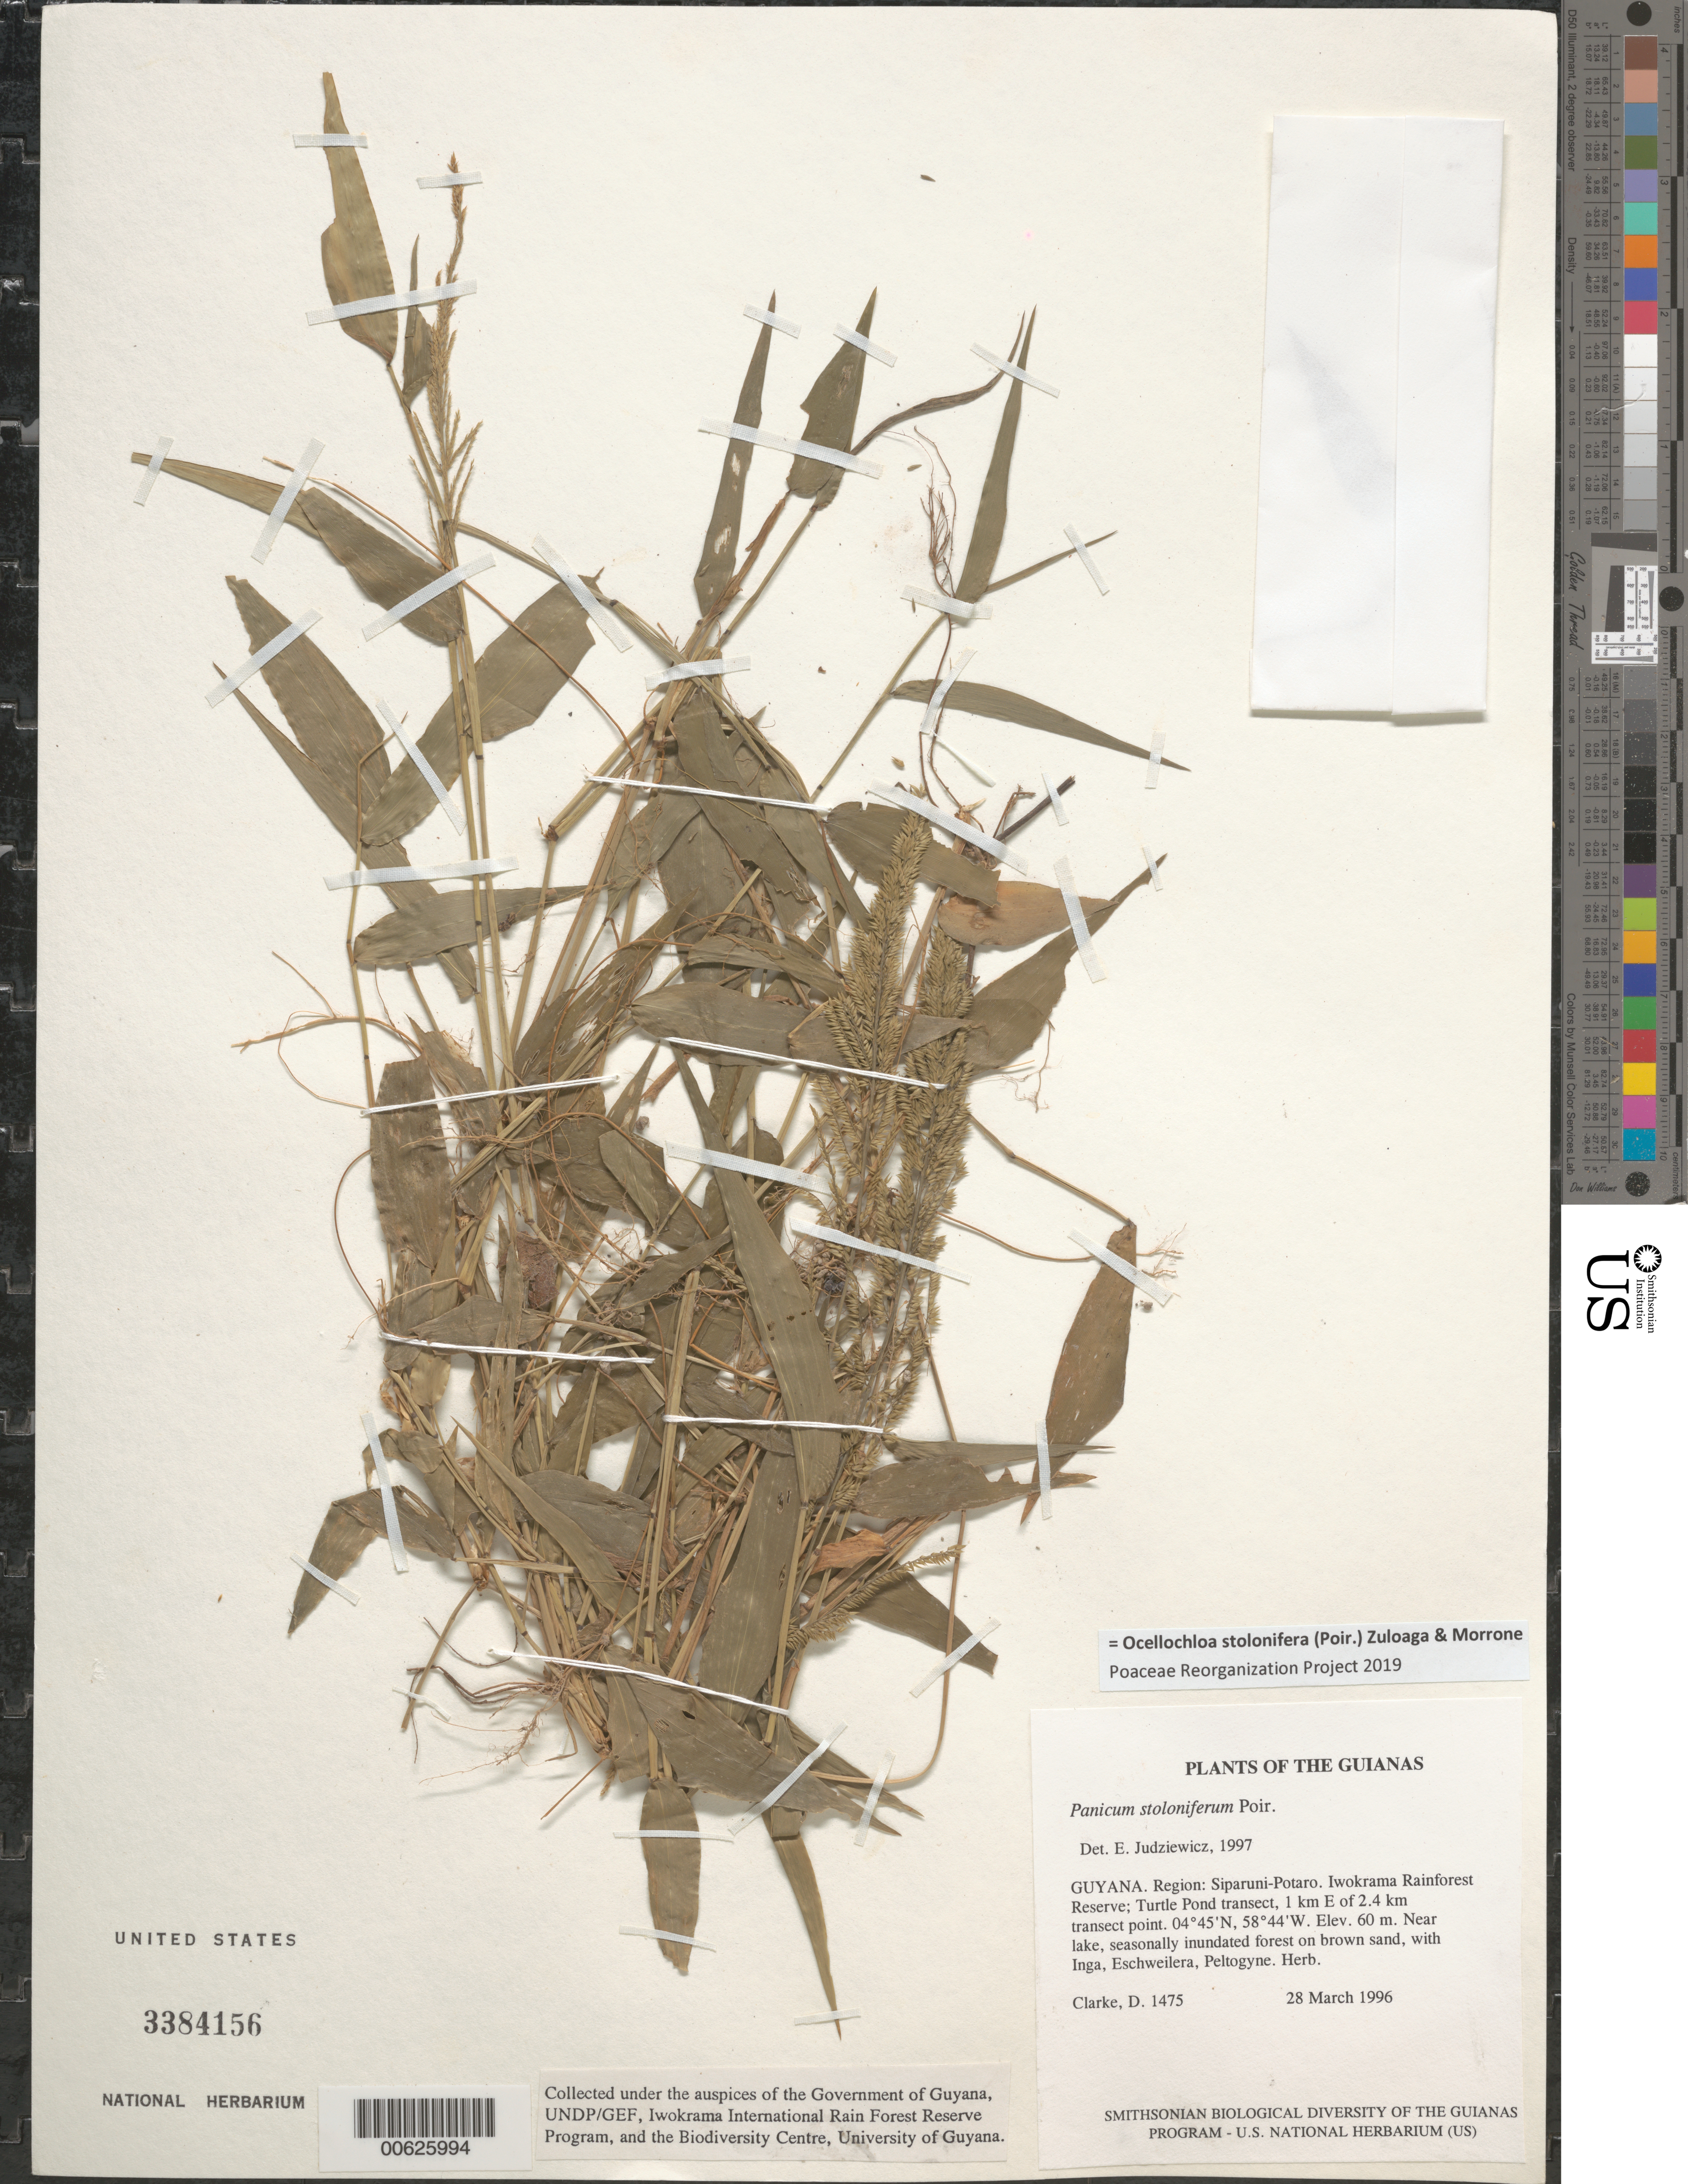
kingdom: Plantae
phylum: Tracheophyta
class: Liliopsida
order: Poales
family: Poaceae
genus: Panicum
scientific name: Panicum stoloniferum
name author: Poir.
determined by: Judziewicz, E. J.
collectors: H. D. Clarke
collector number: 1475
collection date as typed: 28 March 1996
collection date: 1996-03-28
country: Guyana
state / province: Potaro-Siparuni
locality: Iwokrama Rainforest Reserve; Turtle Pond transect, 1 km E of 2.4 km transect point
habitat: Near lake, seasonally inundated forest on brown sand, with Inga, Eschweilera, Peltogyne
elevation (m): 60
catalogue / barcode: US 3384156